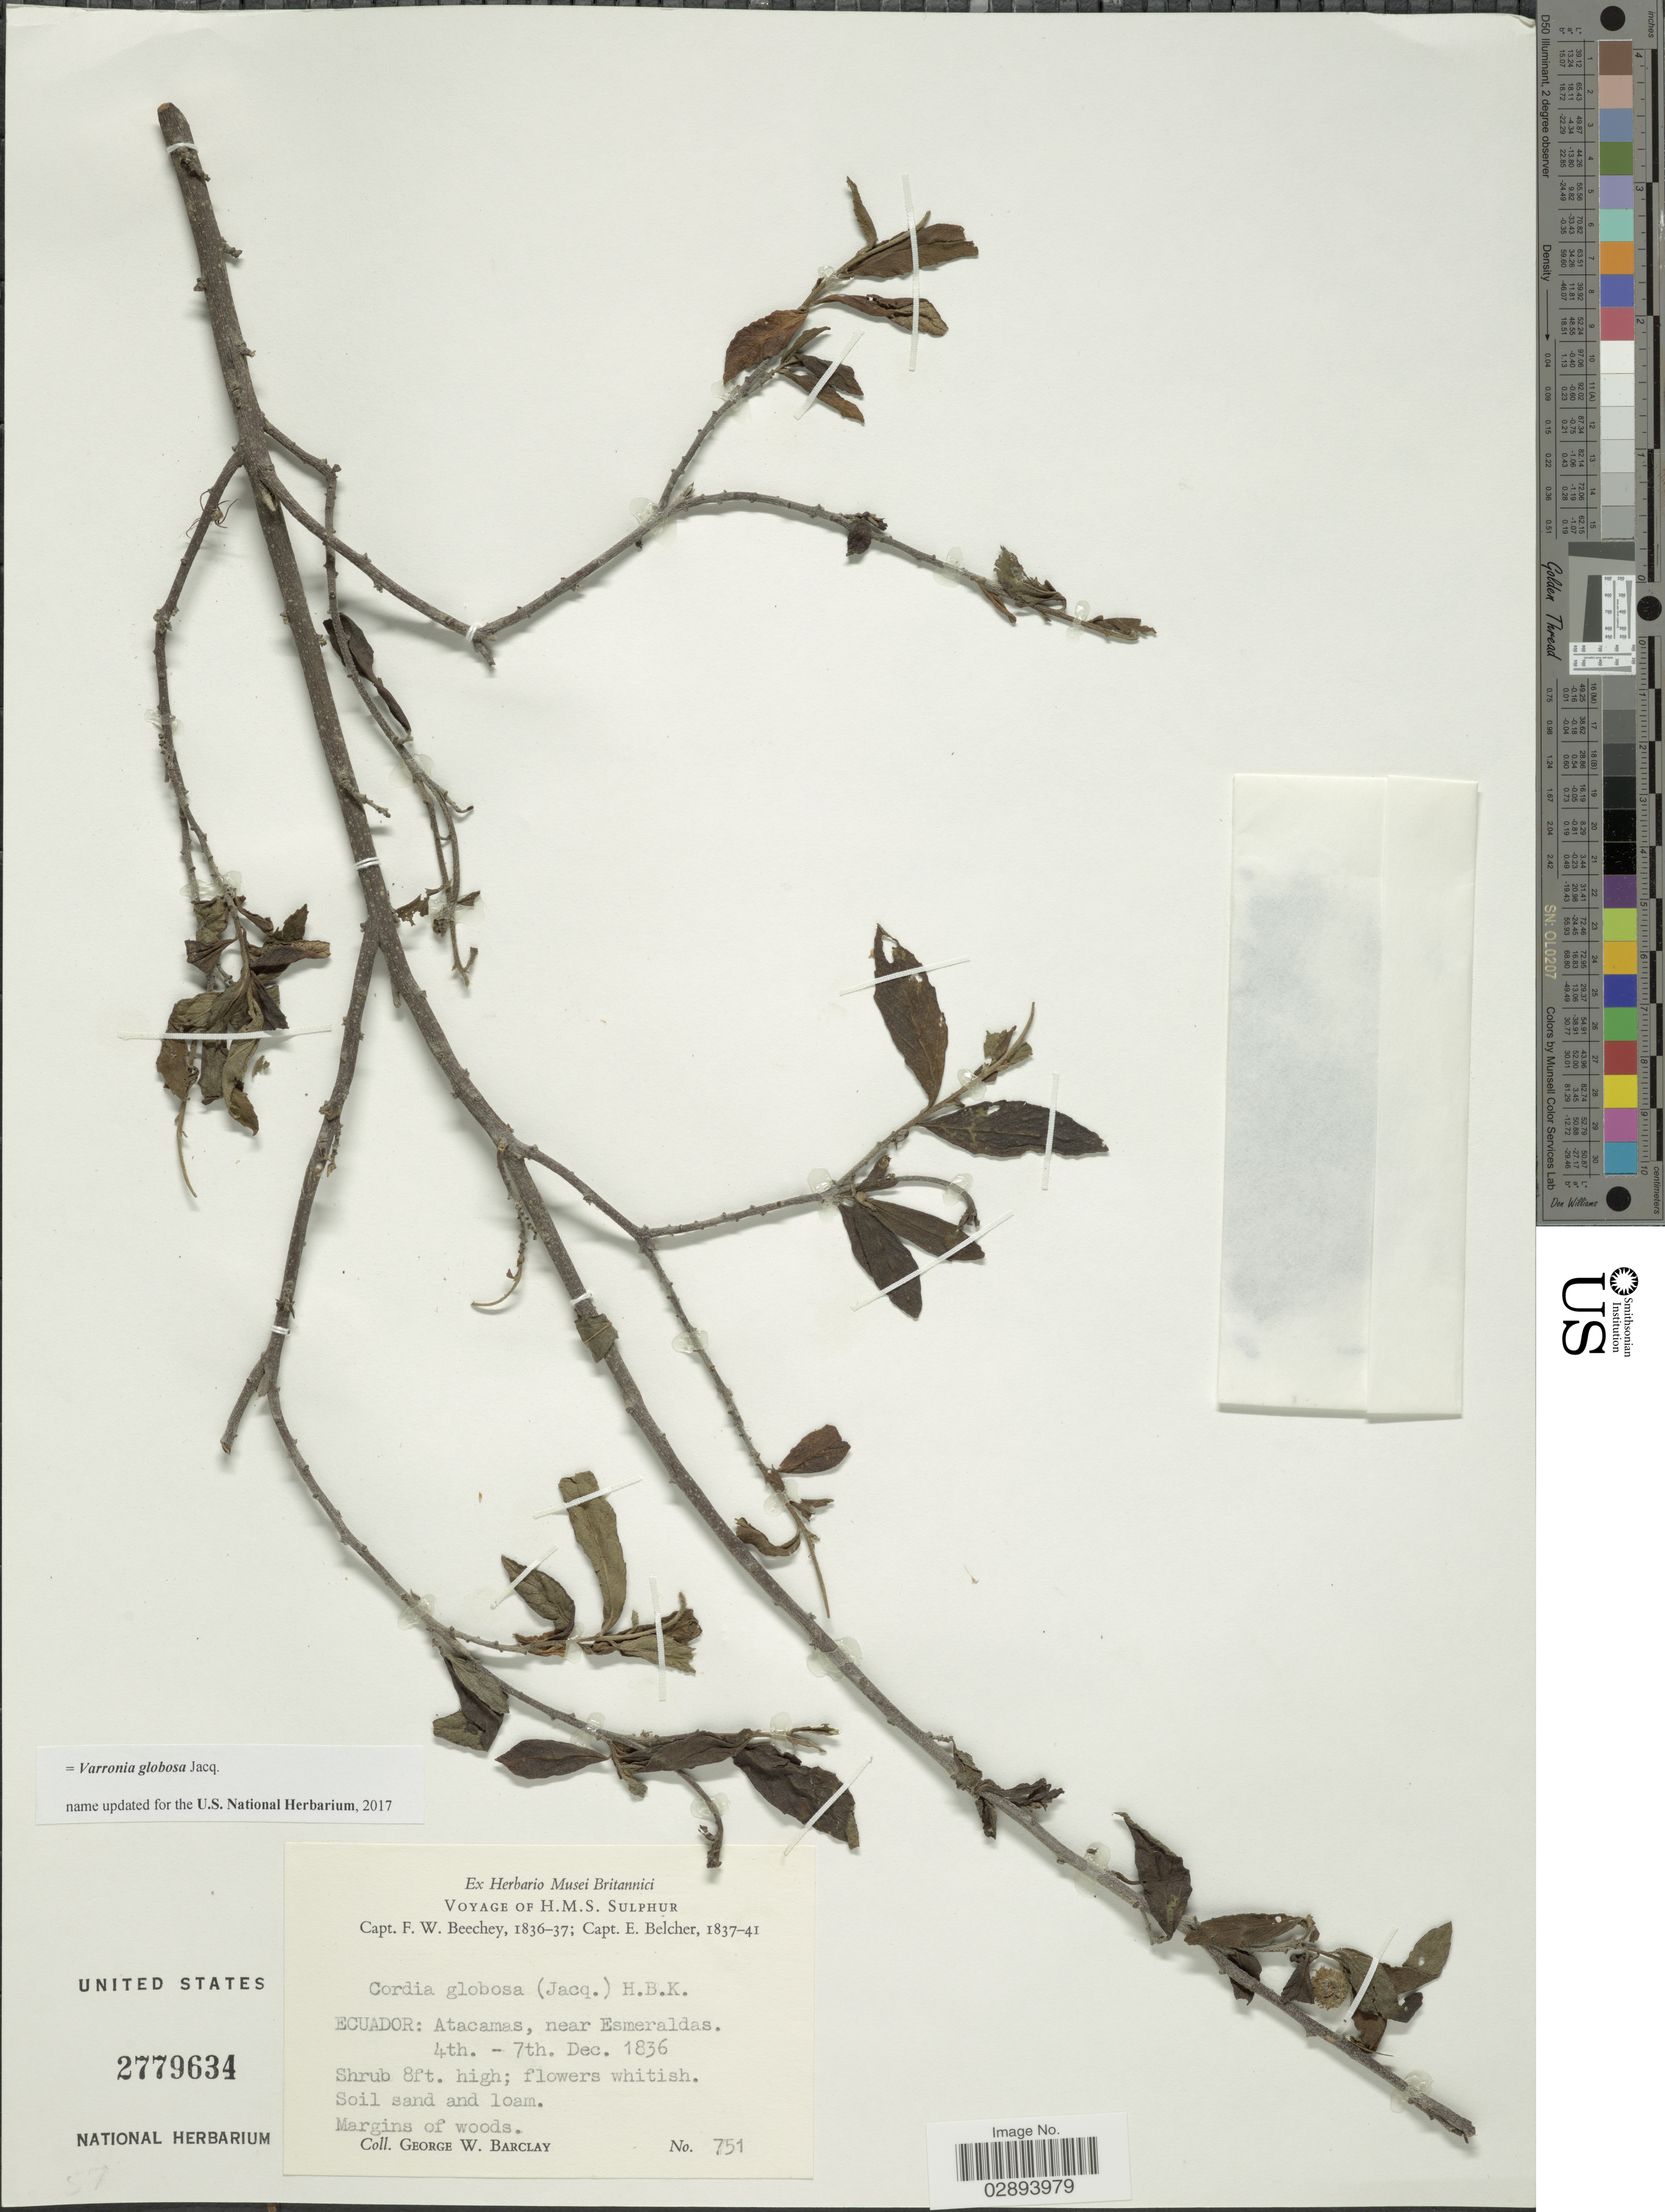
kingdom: Plantae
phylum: Tracheophyta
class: Magnoliopsida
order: Boraginales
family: Cordiaceae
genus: Varronia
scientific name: Varronia globosa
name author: Jacq.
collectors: G. W. Barclay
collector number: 751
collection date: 1836-12-04/1836-12-07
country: Ecuador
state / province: Esmeraldas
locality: Atacamas, near Esmeraldas.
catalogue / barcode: US 2779634